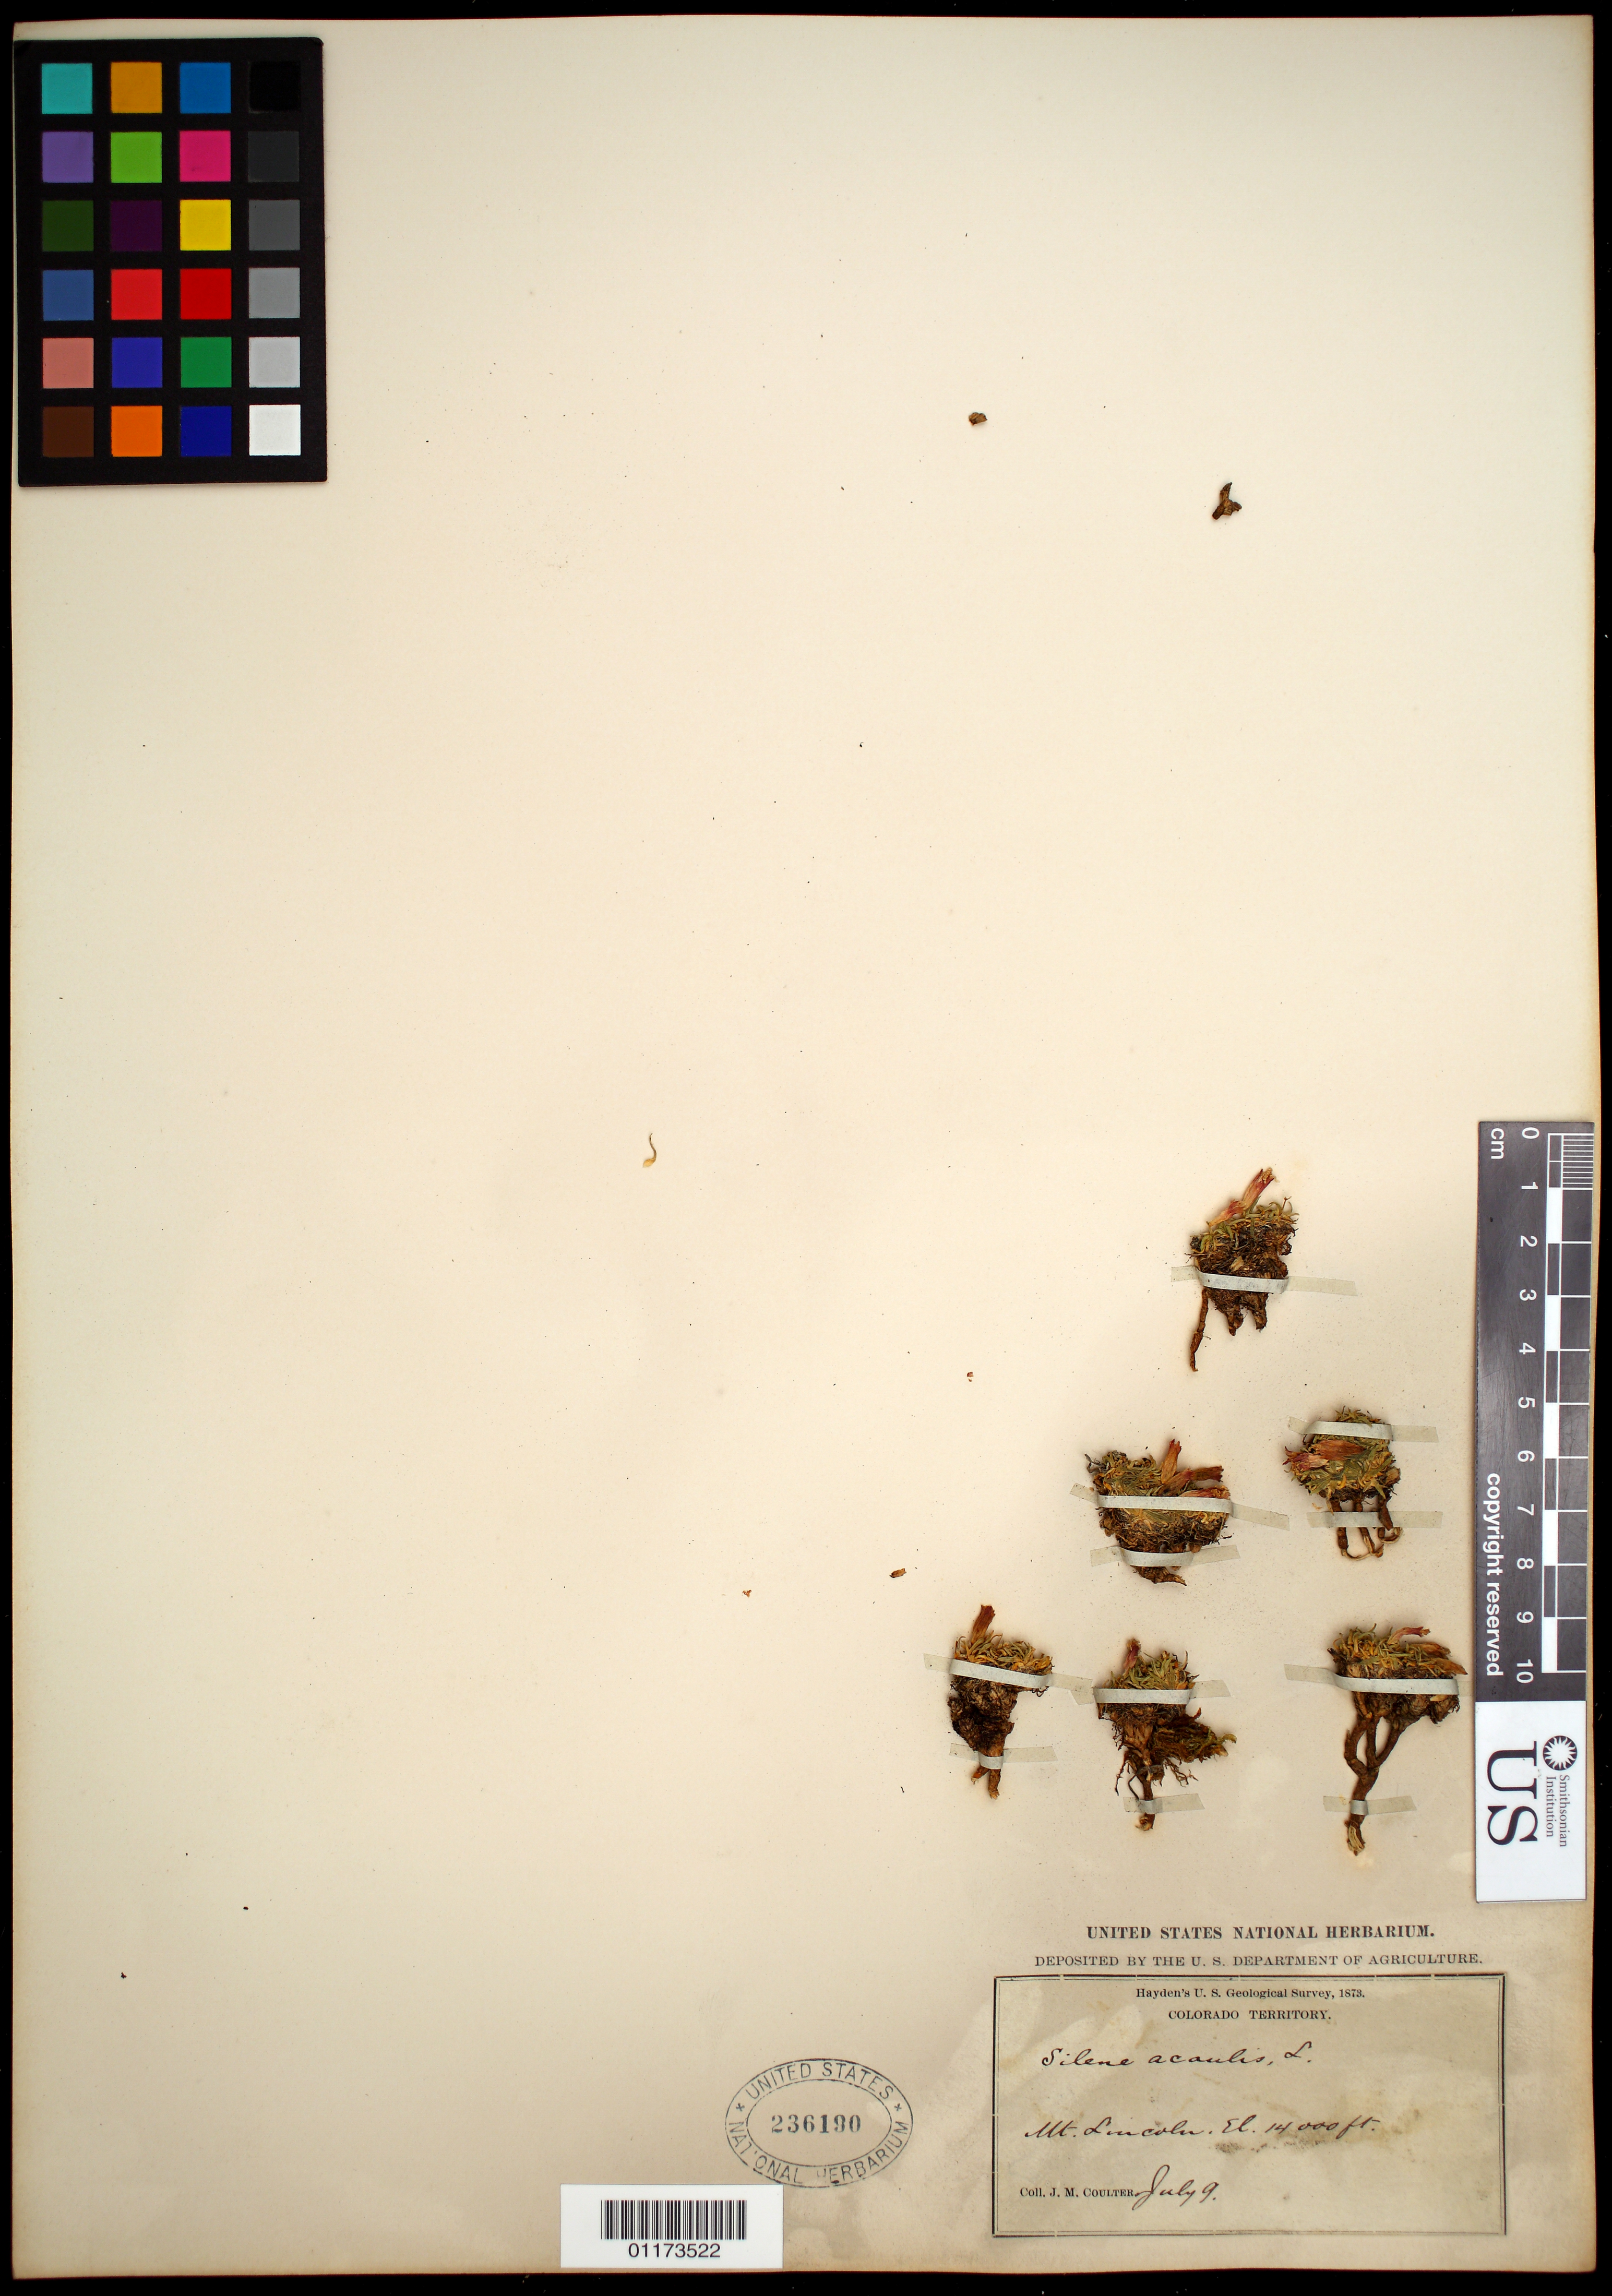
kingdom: Plantae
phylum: Tracheophyta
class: Magnoliopsida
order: Caryophyllales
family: Caryophyllaceae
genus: Silene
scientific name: Silene acaulis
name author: (L.) Jacq.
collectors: J. M. Coulter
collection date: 1873-07-09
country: United States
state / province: Colorado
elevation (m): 4267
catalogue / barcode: US 236190